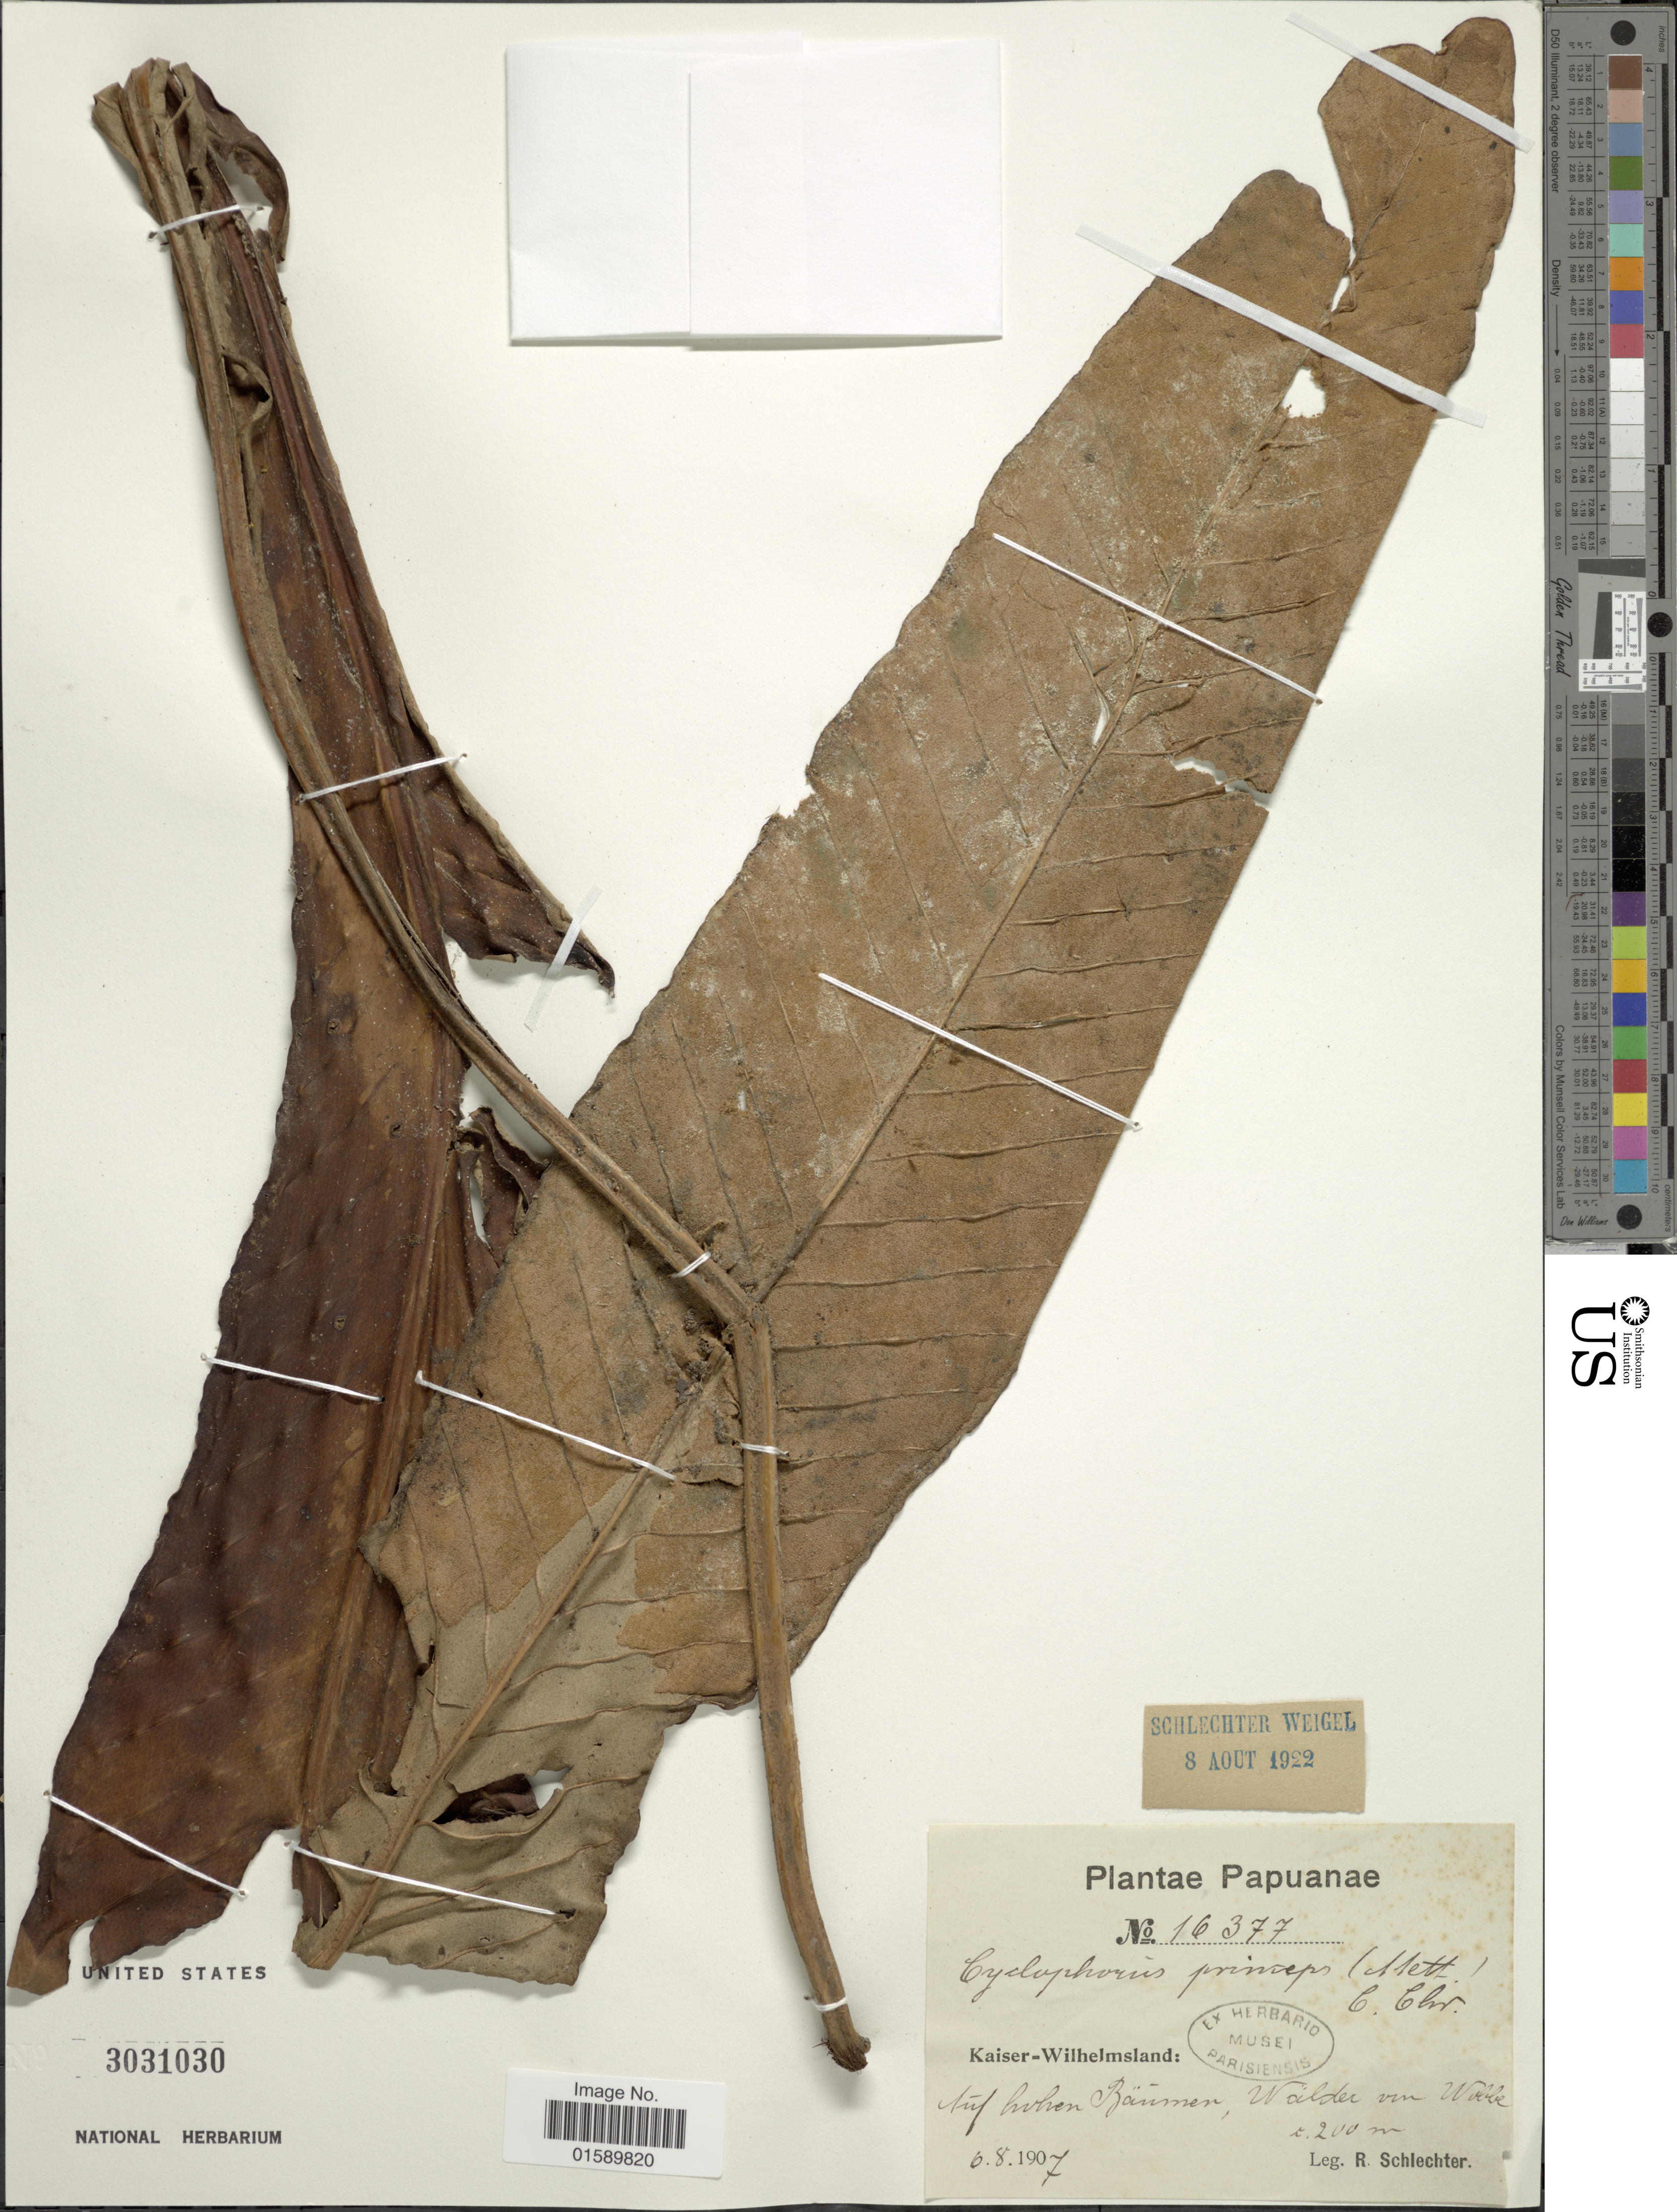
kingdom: Plantae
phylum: Tracheophyta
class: Polypodiopsida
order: Polypodiales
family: Polypodiaceae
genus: Pyrrosia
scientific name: Pyrrosia princeps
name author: (Mett.) C.V. Morton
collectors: F. R. R. Schlechter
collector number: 16377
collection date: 1907-08-06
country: Papua New Guinea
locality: Papuanae, Kaiser-Wilhelmsland: Auf hohen Bäumen, Wälder von Wobbe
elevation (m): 200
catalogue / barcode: US 3031030